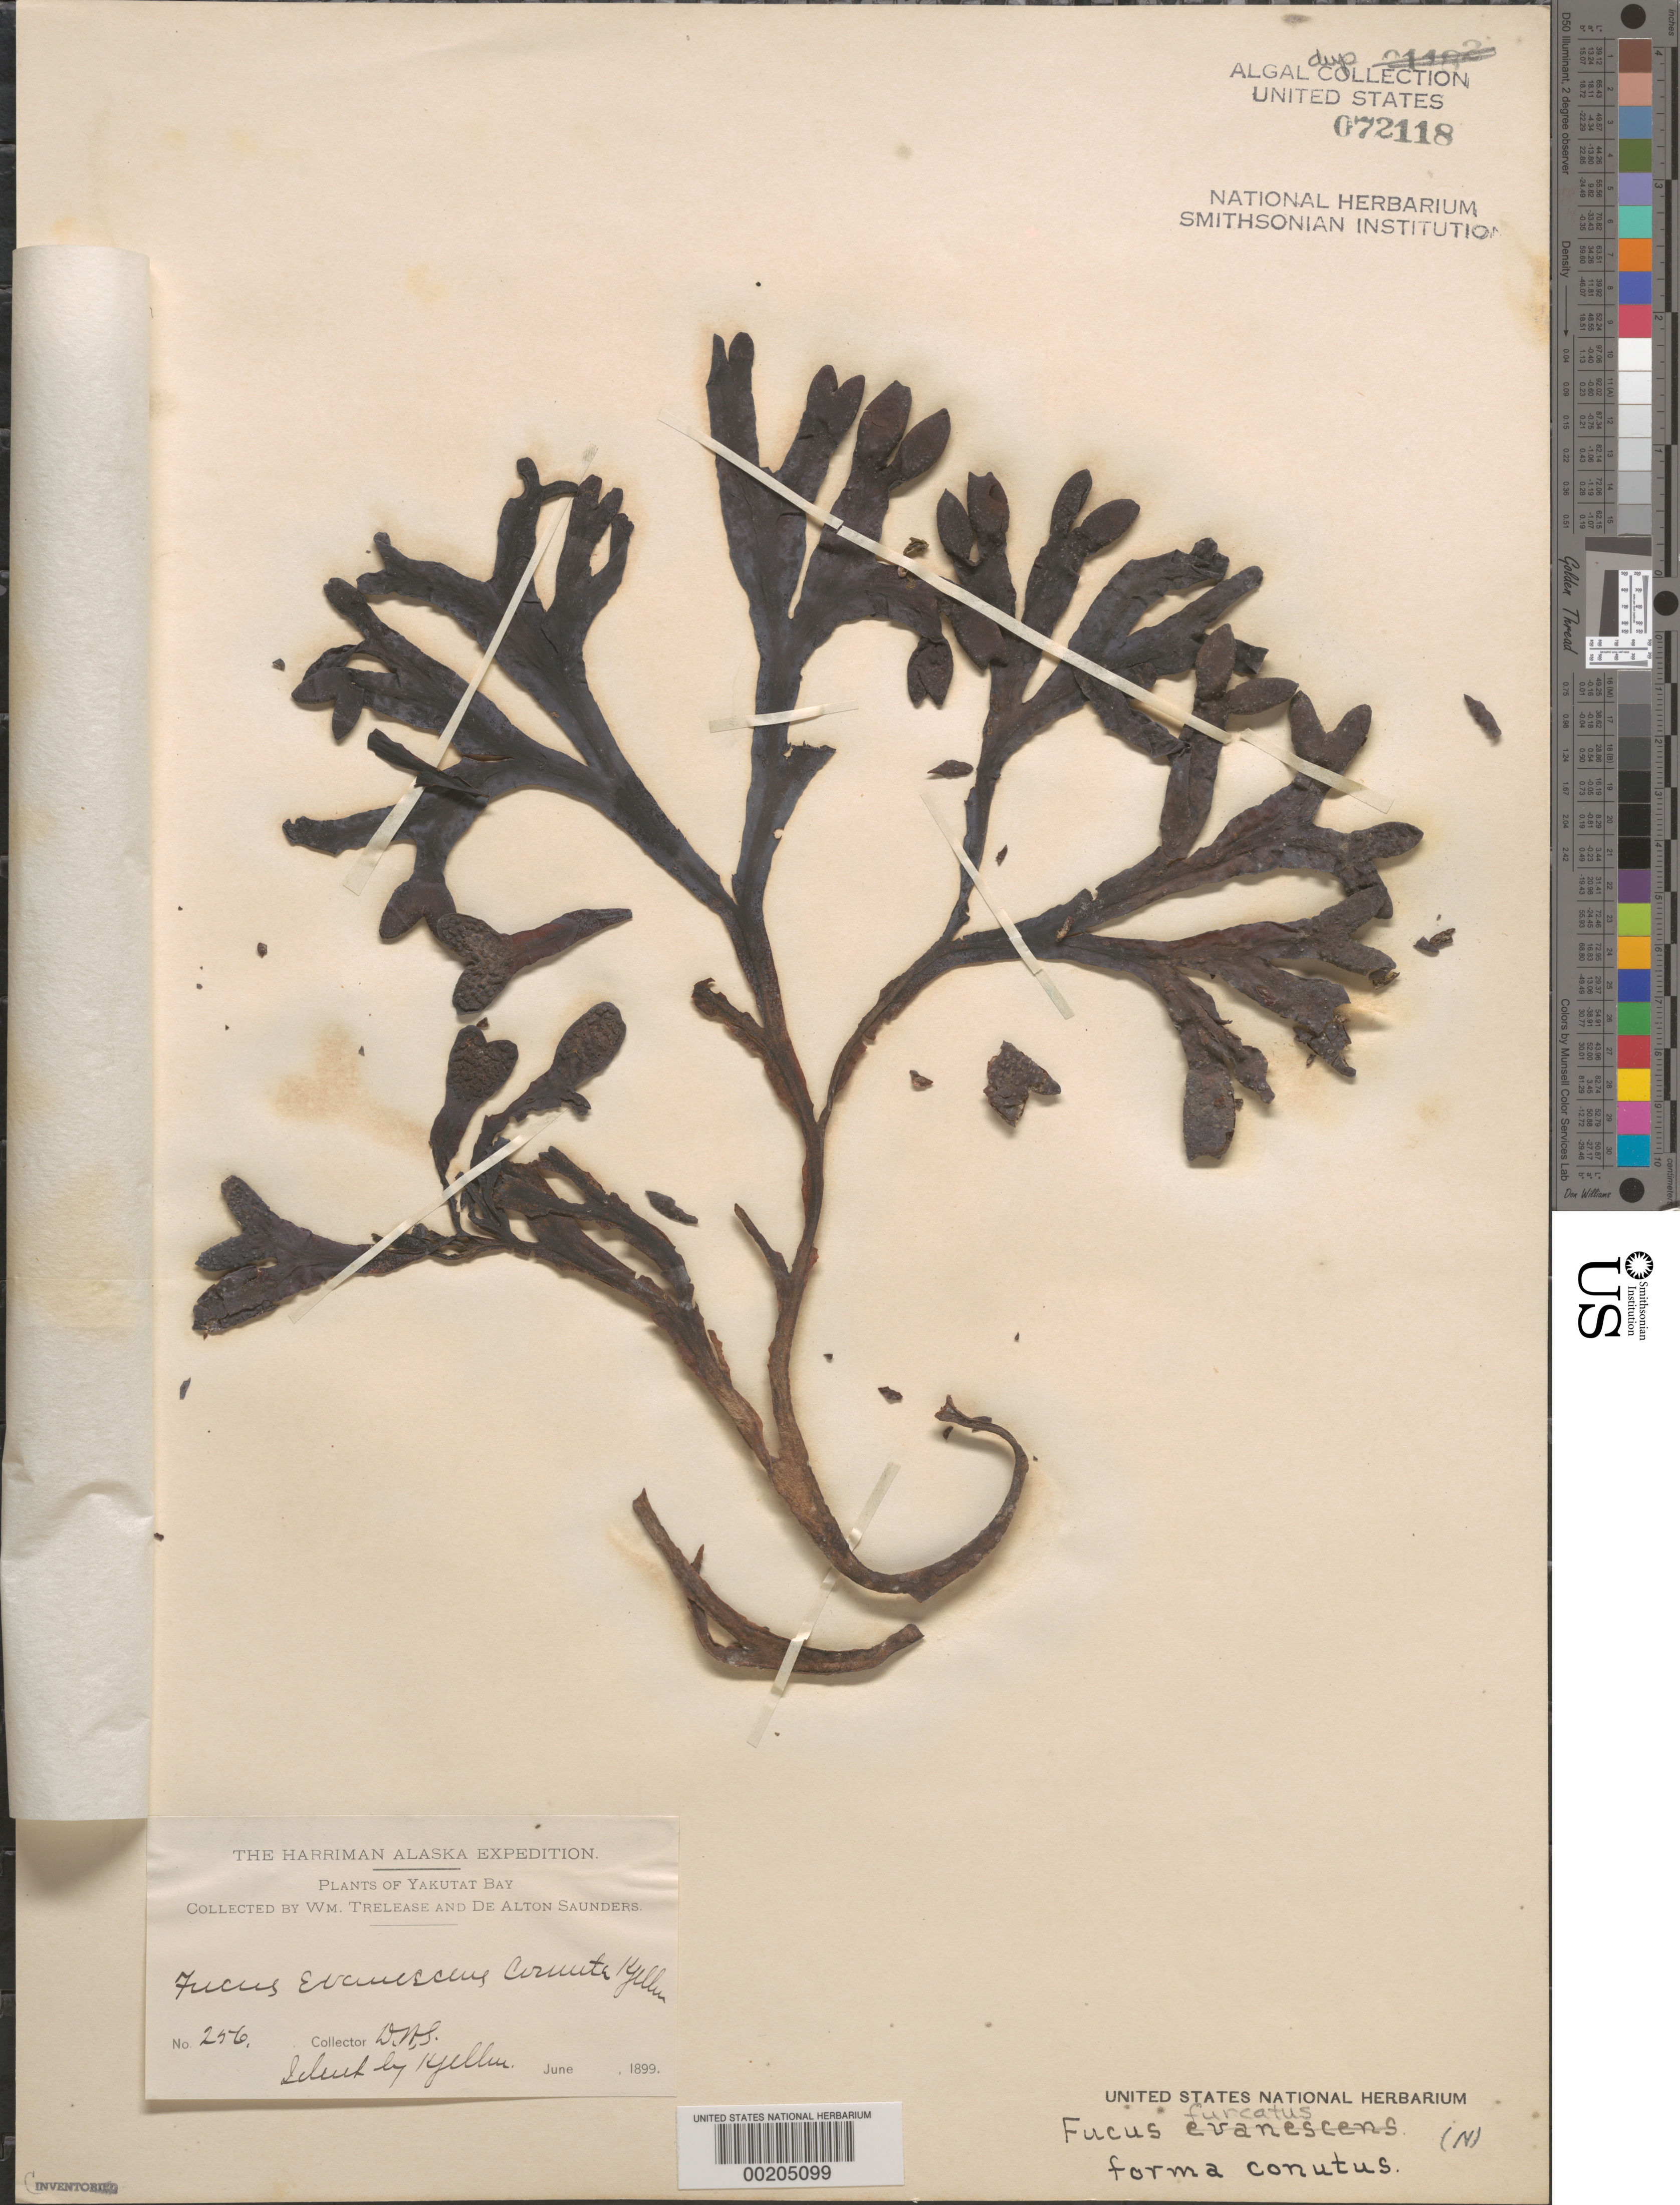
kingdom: Chromista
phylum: Ochrophyta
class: Phaeophyceae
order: Fucales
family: Fucaceae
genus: Fucus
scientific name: Fucus distichus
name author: L.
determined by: Algae name updating Project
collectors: D. Saunders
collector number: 256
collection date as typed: Jun 1899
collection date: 1899-06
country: United States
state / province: Alaska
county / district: Skagway-Yakutat-Angoon Division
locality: Yakutat Bay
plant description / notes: Harriman Alaska Expedition, 1899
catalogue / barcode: US 72118